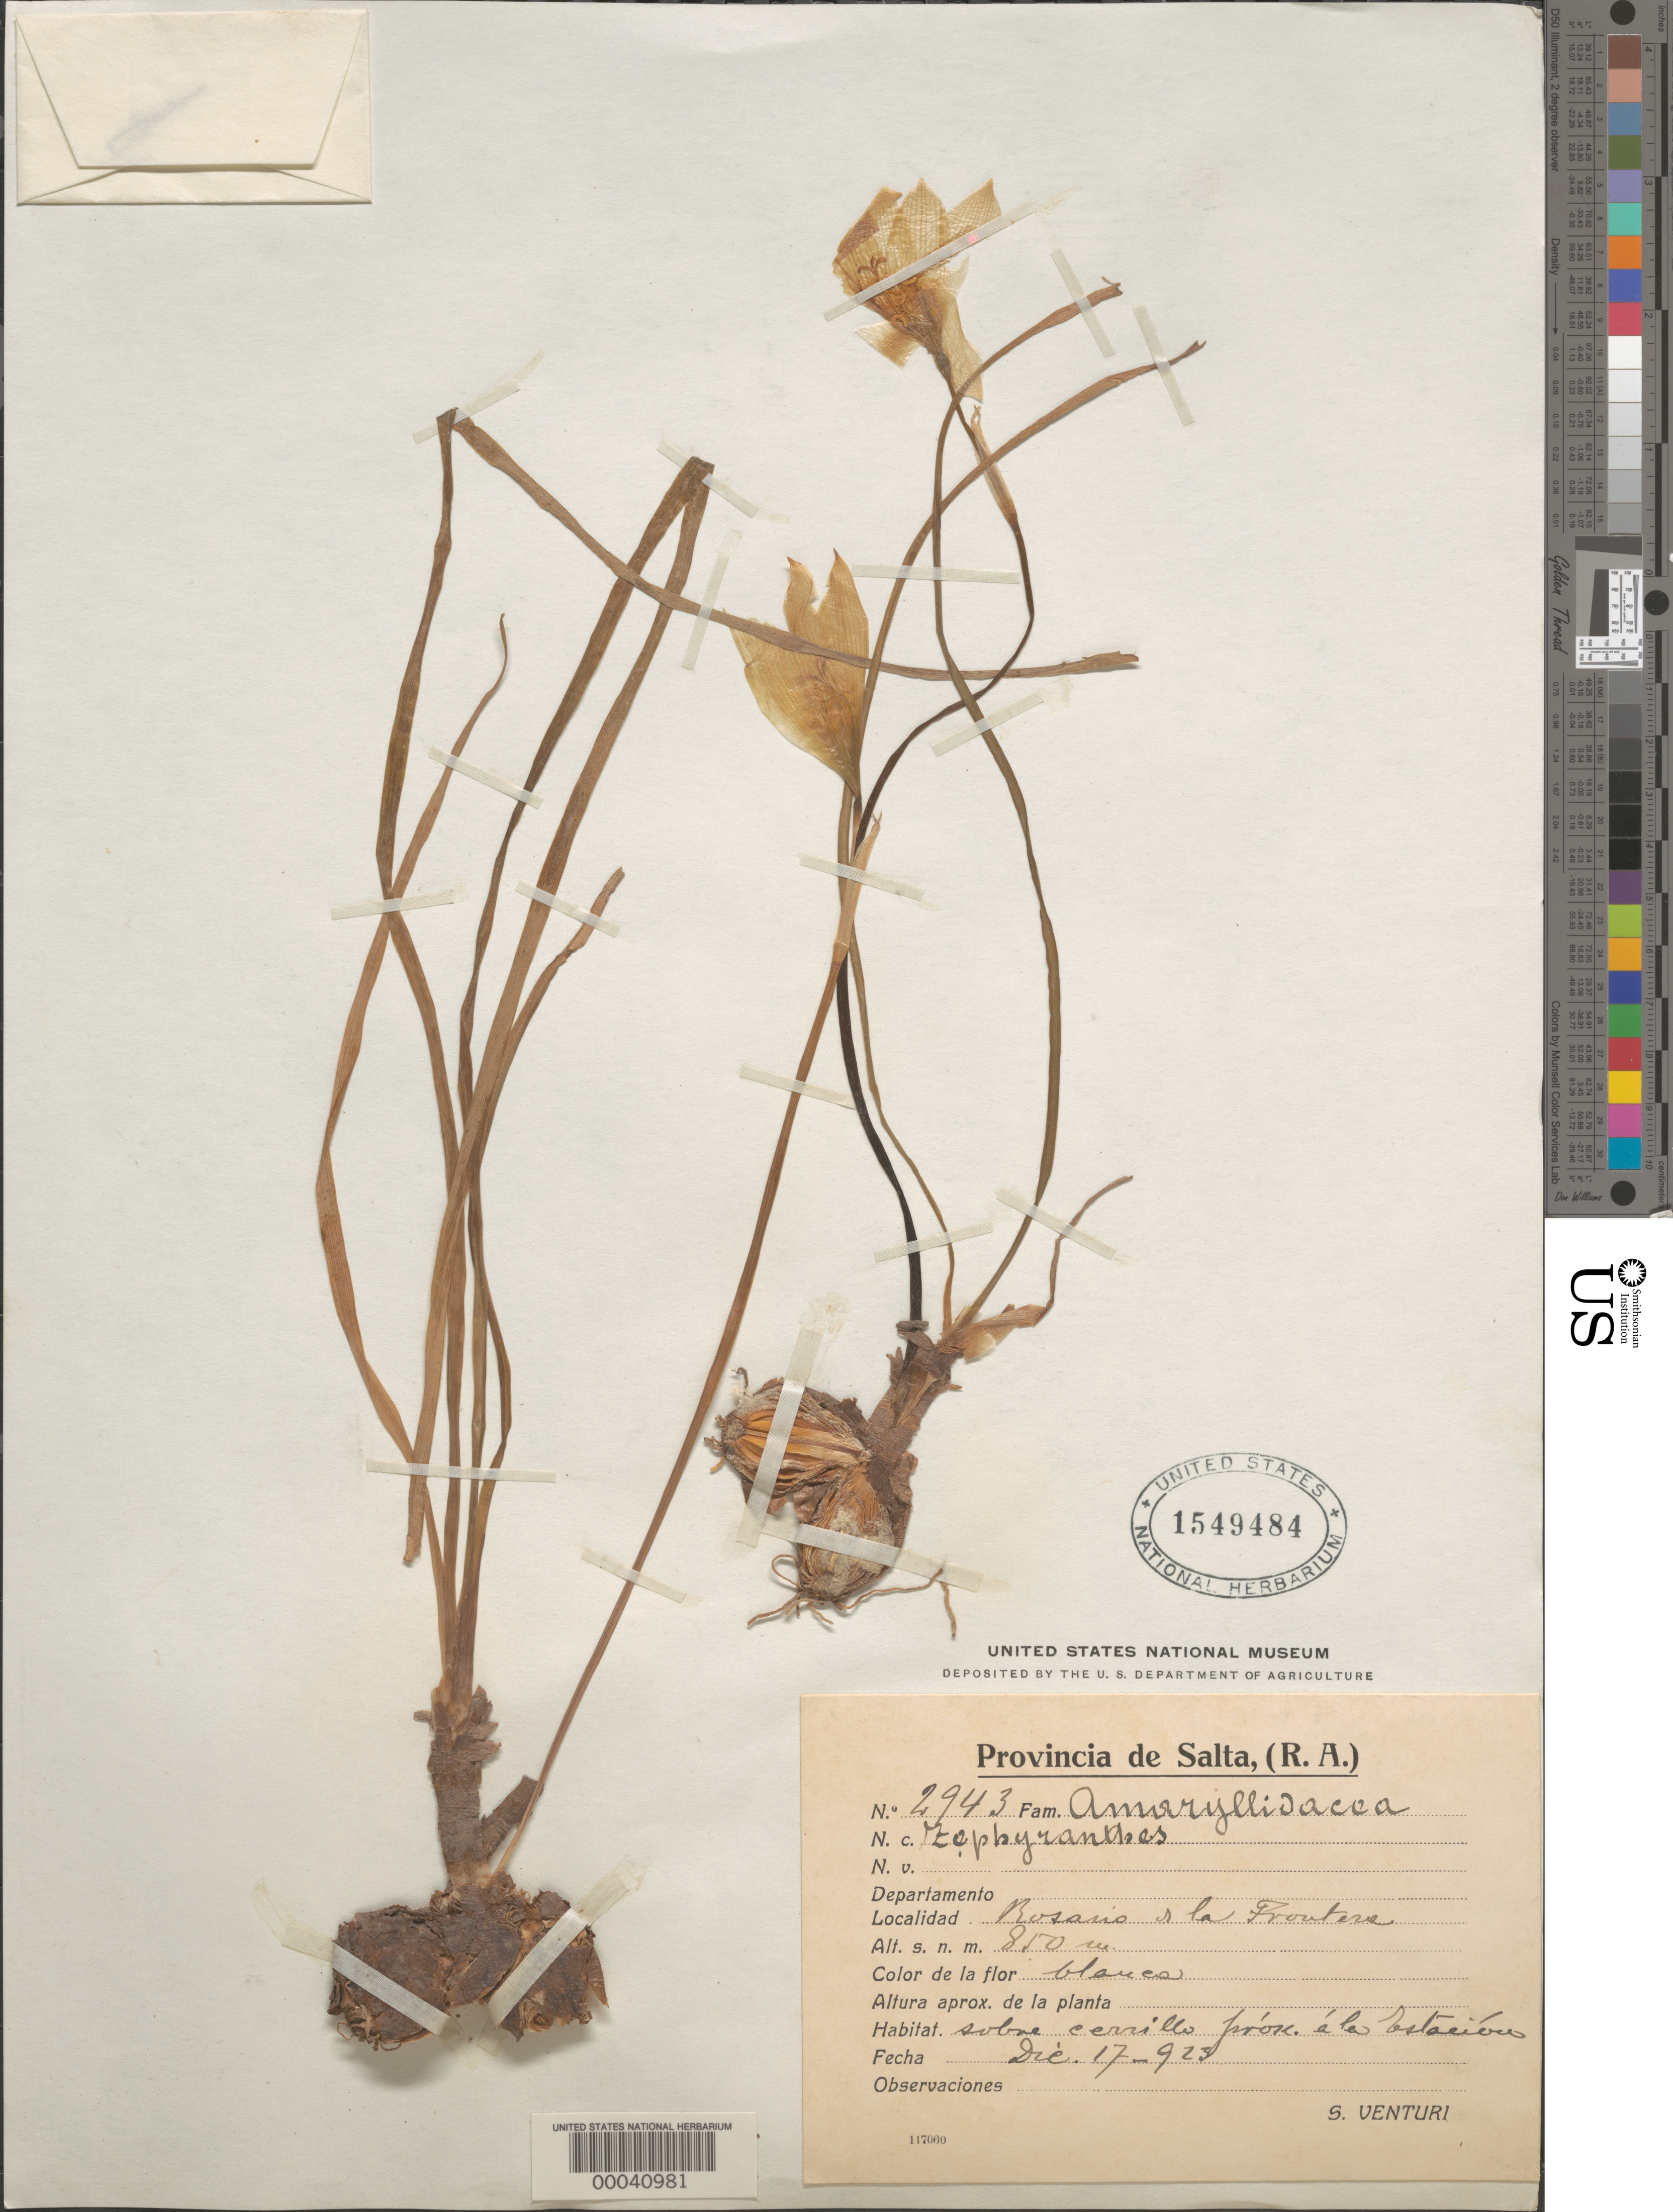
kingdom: Plantae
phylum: Tracheophyta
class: Liliopsida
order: Asparagales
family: Amaryllidaceae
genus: Zephyranthes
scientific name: Zephyranthes sp.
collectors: S. Venturi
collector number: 2943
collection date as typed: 17 Dec 1923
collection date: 1923-12-17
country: Argentina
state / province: Salta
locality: Rosario la Frontera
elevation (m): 850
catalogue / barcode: US 1549484